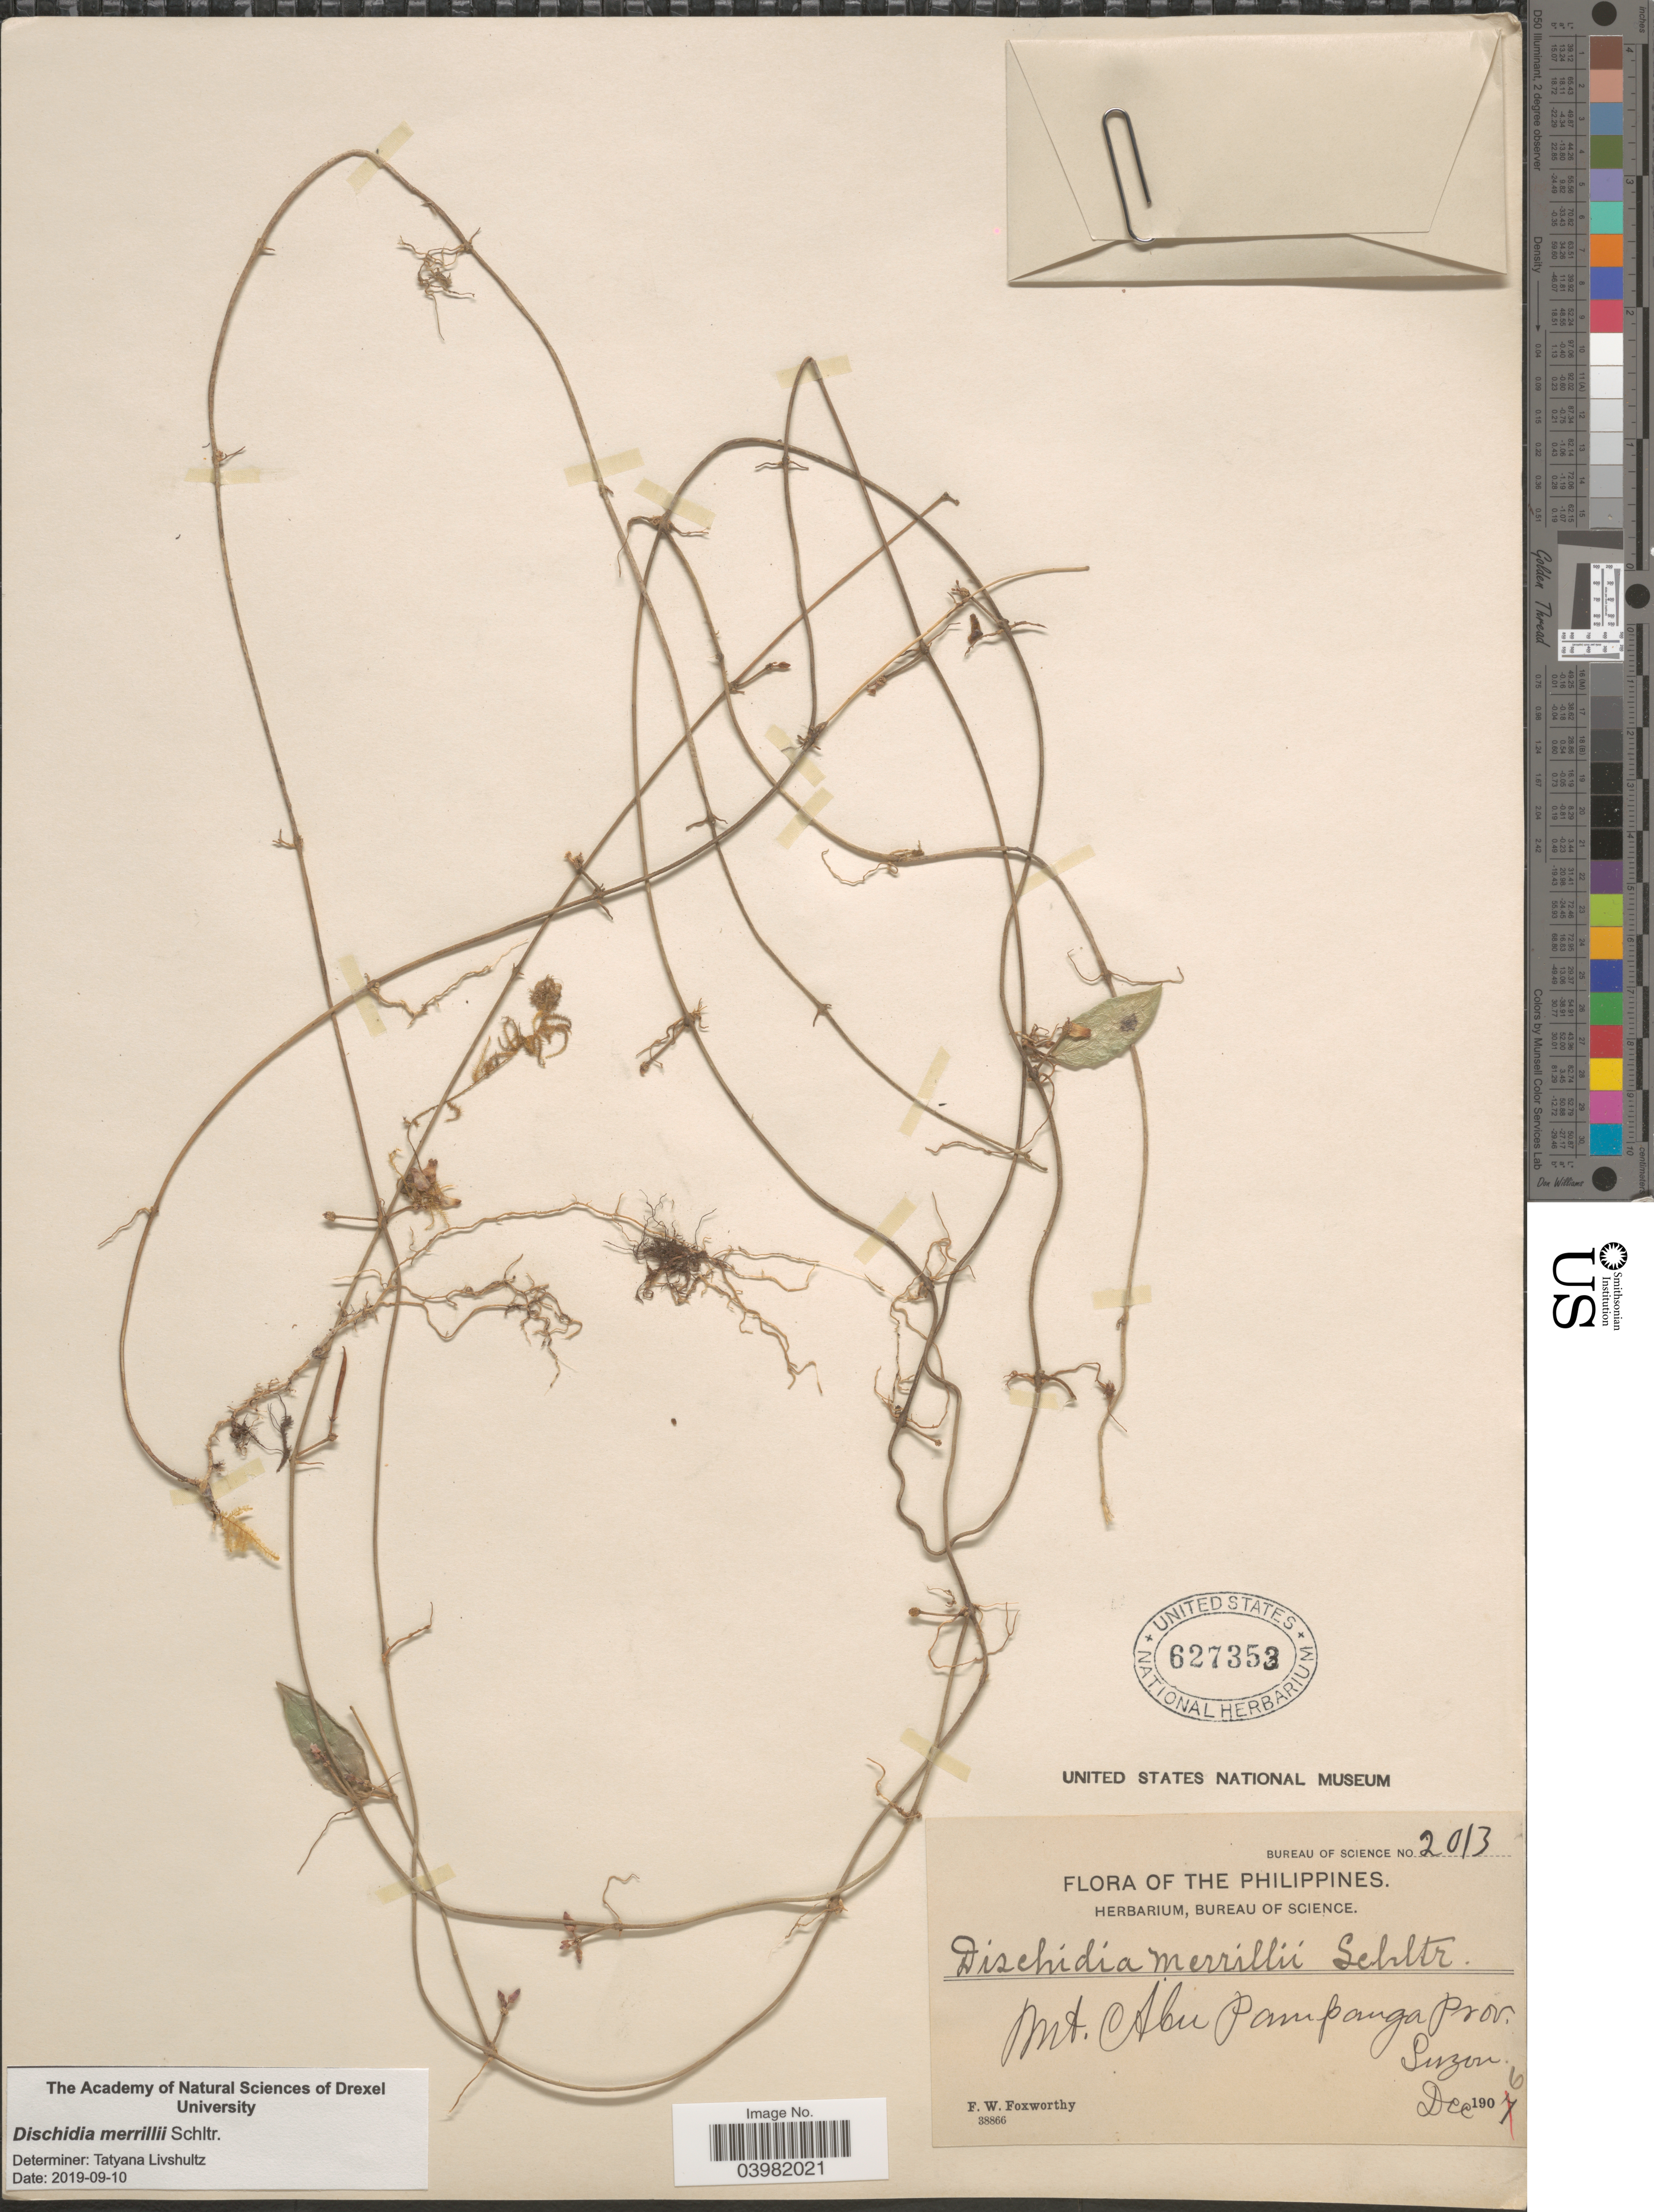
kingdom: Plantae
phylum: Tracheophyta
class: Magnoliopsida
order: Gentianales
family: Apocynaceae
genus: Dischidia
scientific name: Dischidia merrillii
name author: Schltr.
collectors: F. W. Foxworthy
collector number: Bureau of Science 2013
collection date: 1906-12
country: Philippines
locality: Mt. Abu Pampanga Prov. Luzon.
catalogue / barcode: US 627353